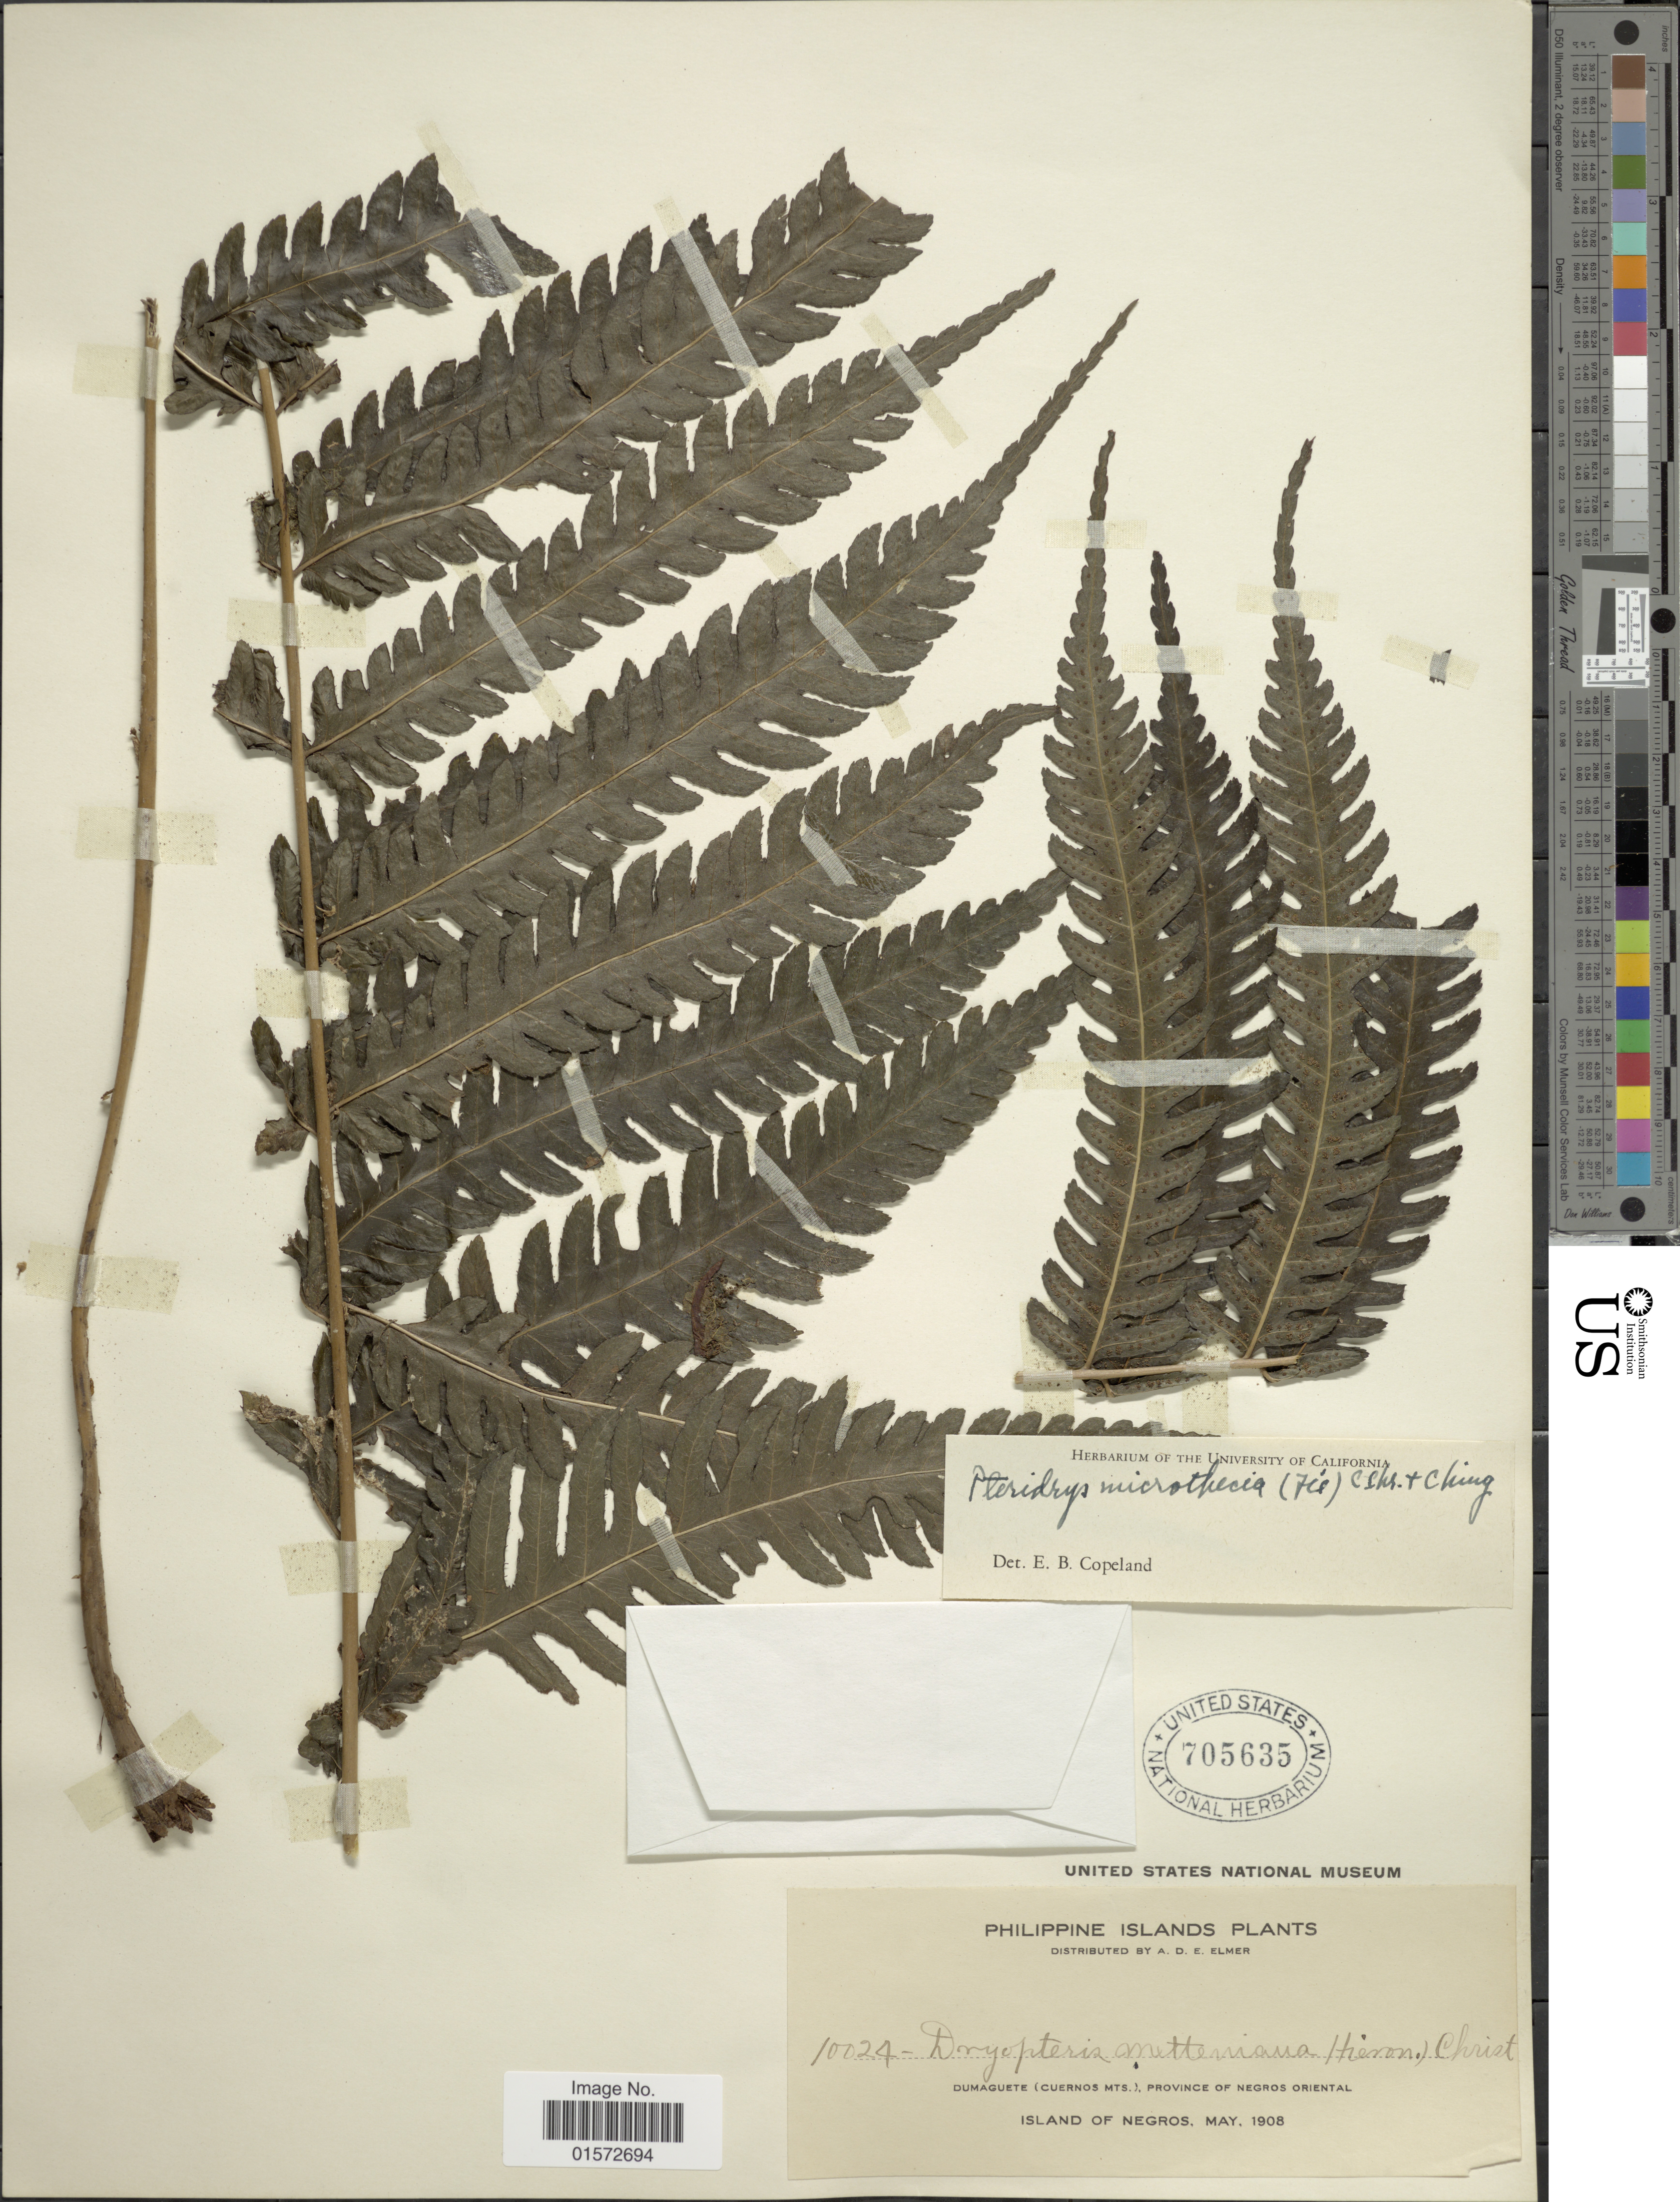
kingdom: Plantae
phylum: Tracheophyta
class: Polypodiopsida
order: Polypodiales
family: Tectariaceae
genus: Pteridrys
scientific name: Pteridrys microthecia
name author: (Fée) C. Chr. & Ching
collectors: A. D. E. Elmer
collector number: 10024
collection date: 1908-05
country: Philippines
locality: Dumaguete (Cuernos Mts.) Province of Negros Oriental. Island of Negros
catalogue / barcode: US 705635